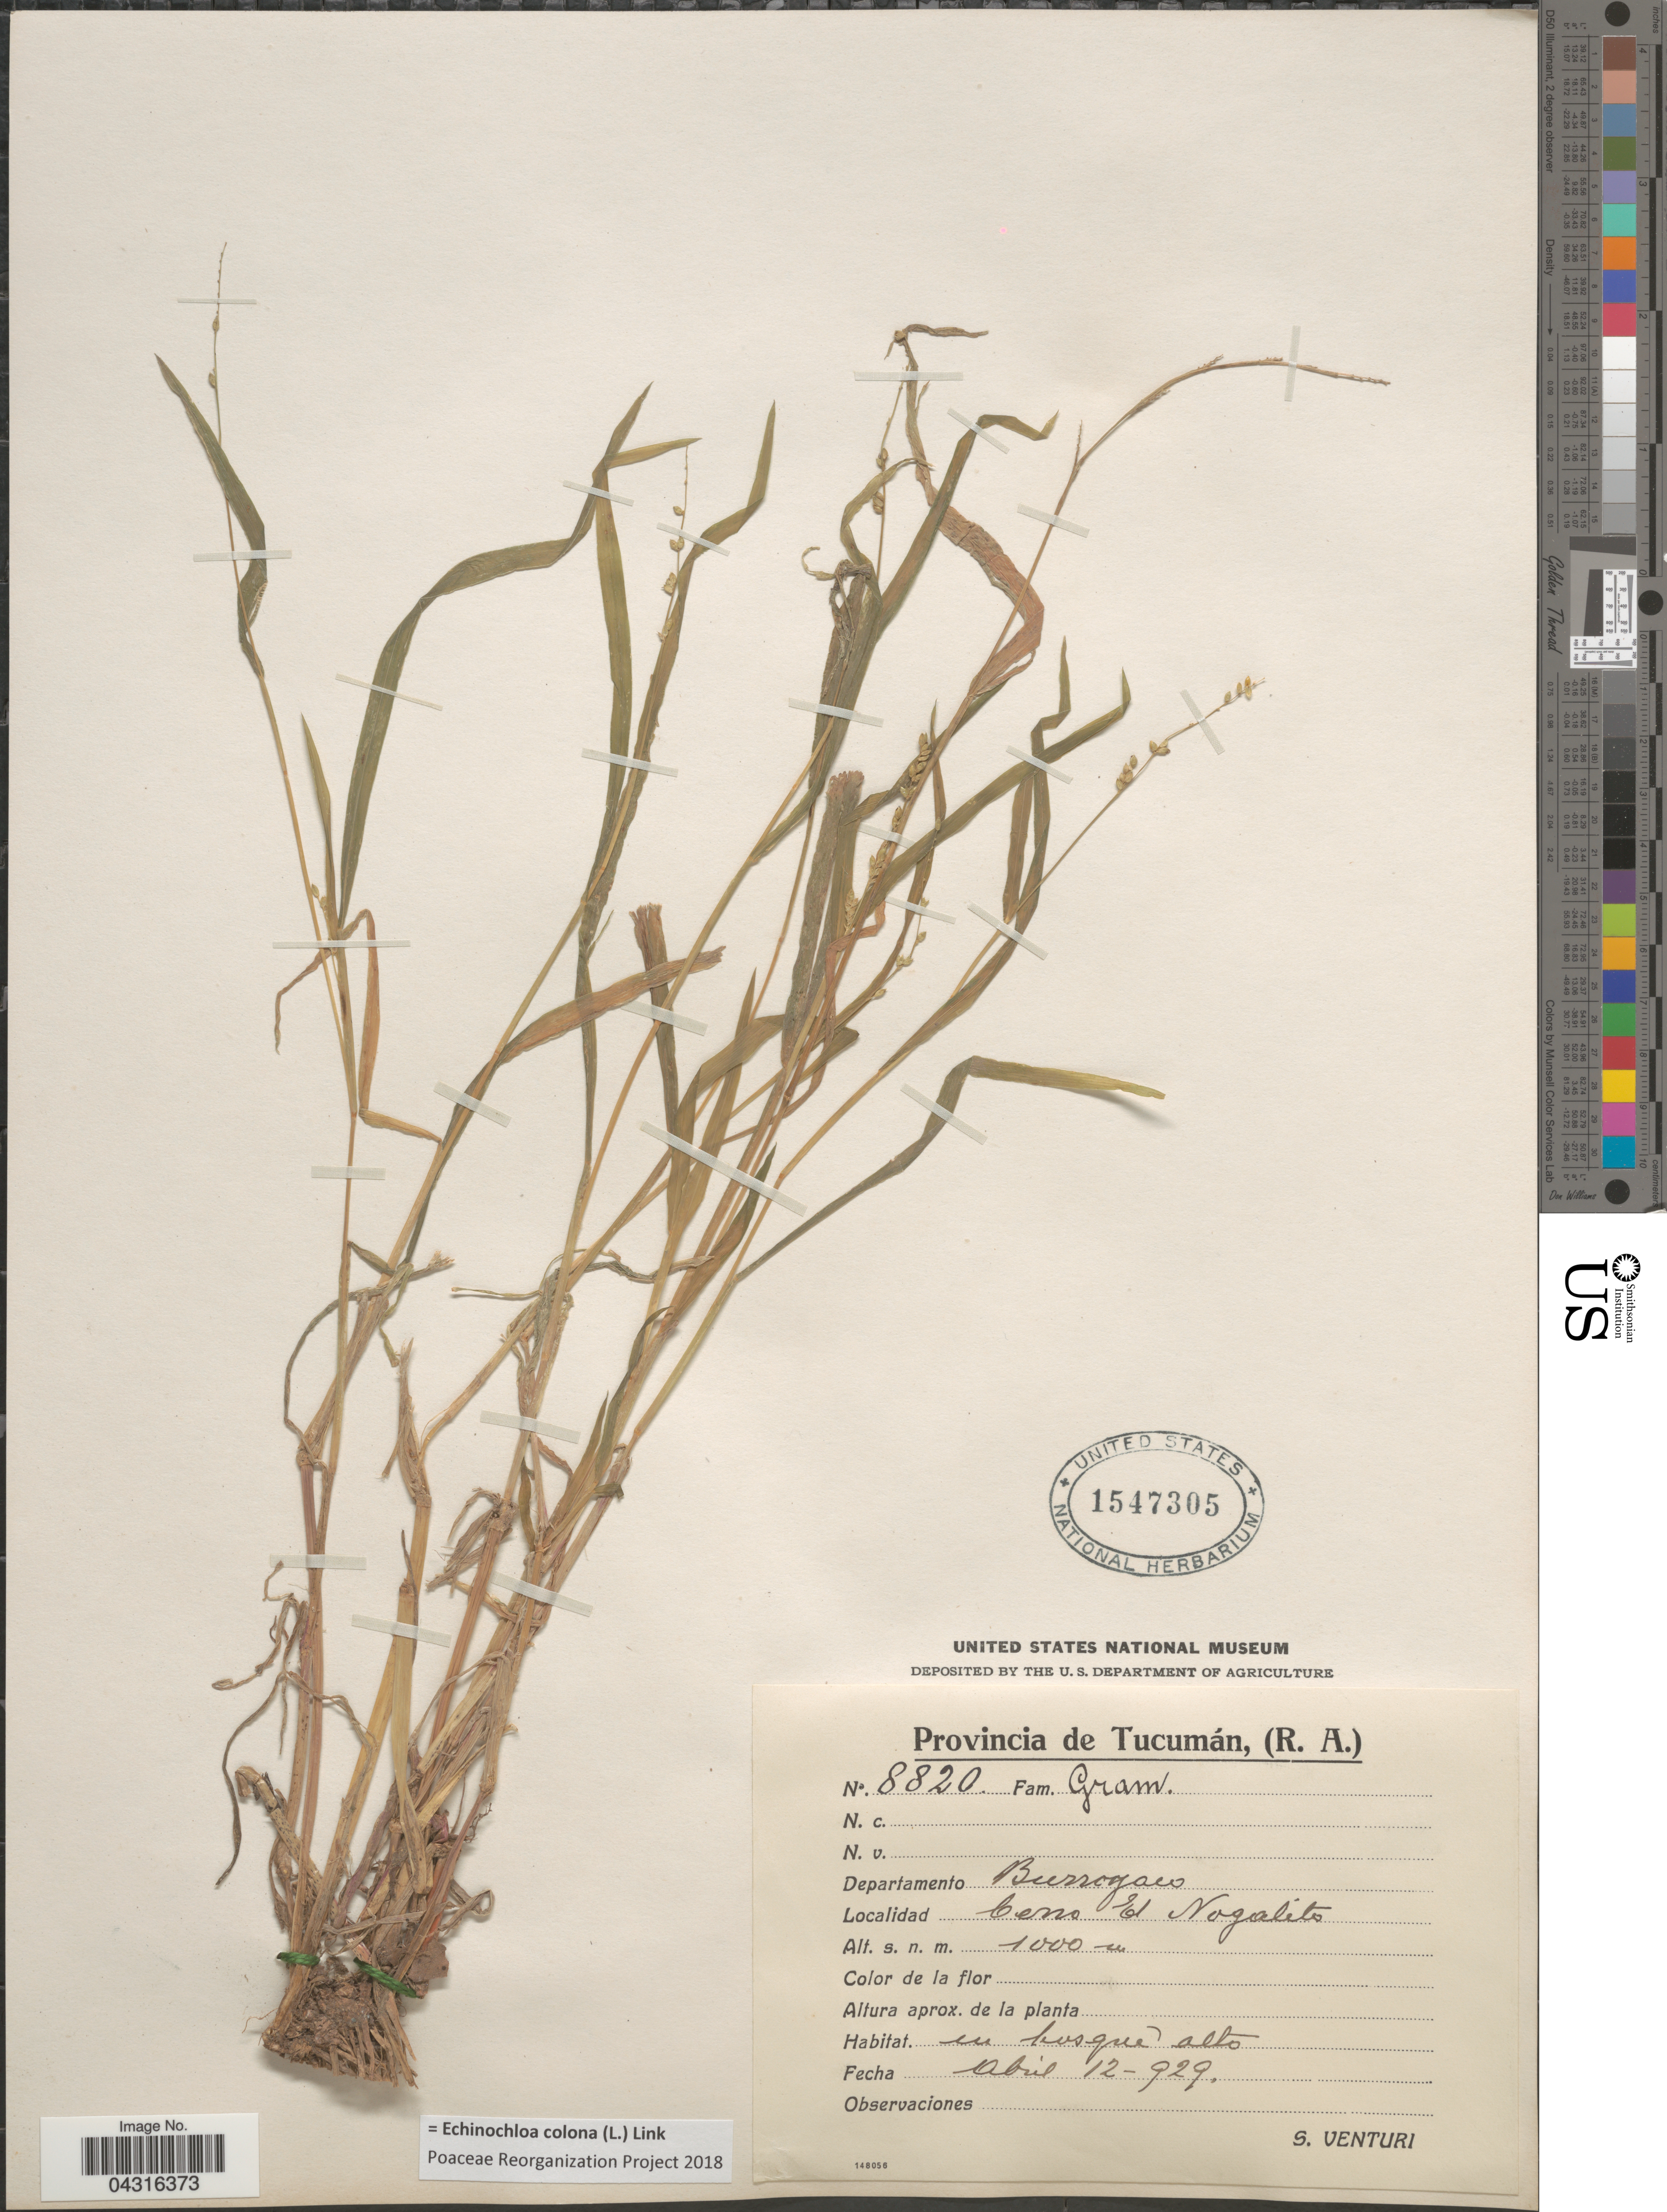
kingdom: Plantae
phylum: Tracheophyta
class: Liliopsida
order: Poales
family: Poaceae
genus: Echinochloa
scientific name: Echinochloa colona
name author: (L.) Link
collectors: S. Venturi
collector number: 8820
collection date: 1929-04-12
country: Argentina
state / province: Tucuman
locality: Departamento Burruyacú. Cerro El Nogalito.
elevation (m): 1000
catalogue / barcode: US 1547305